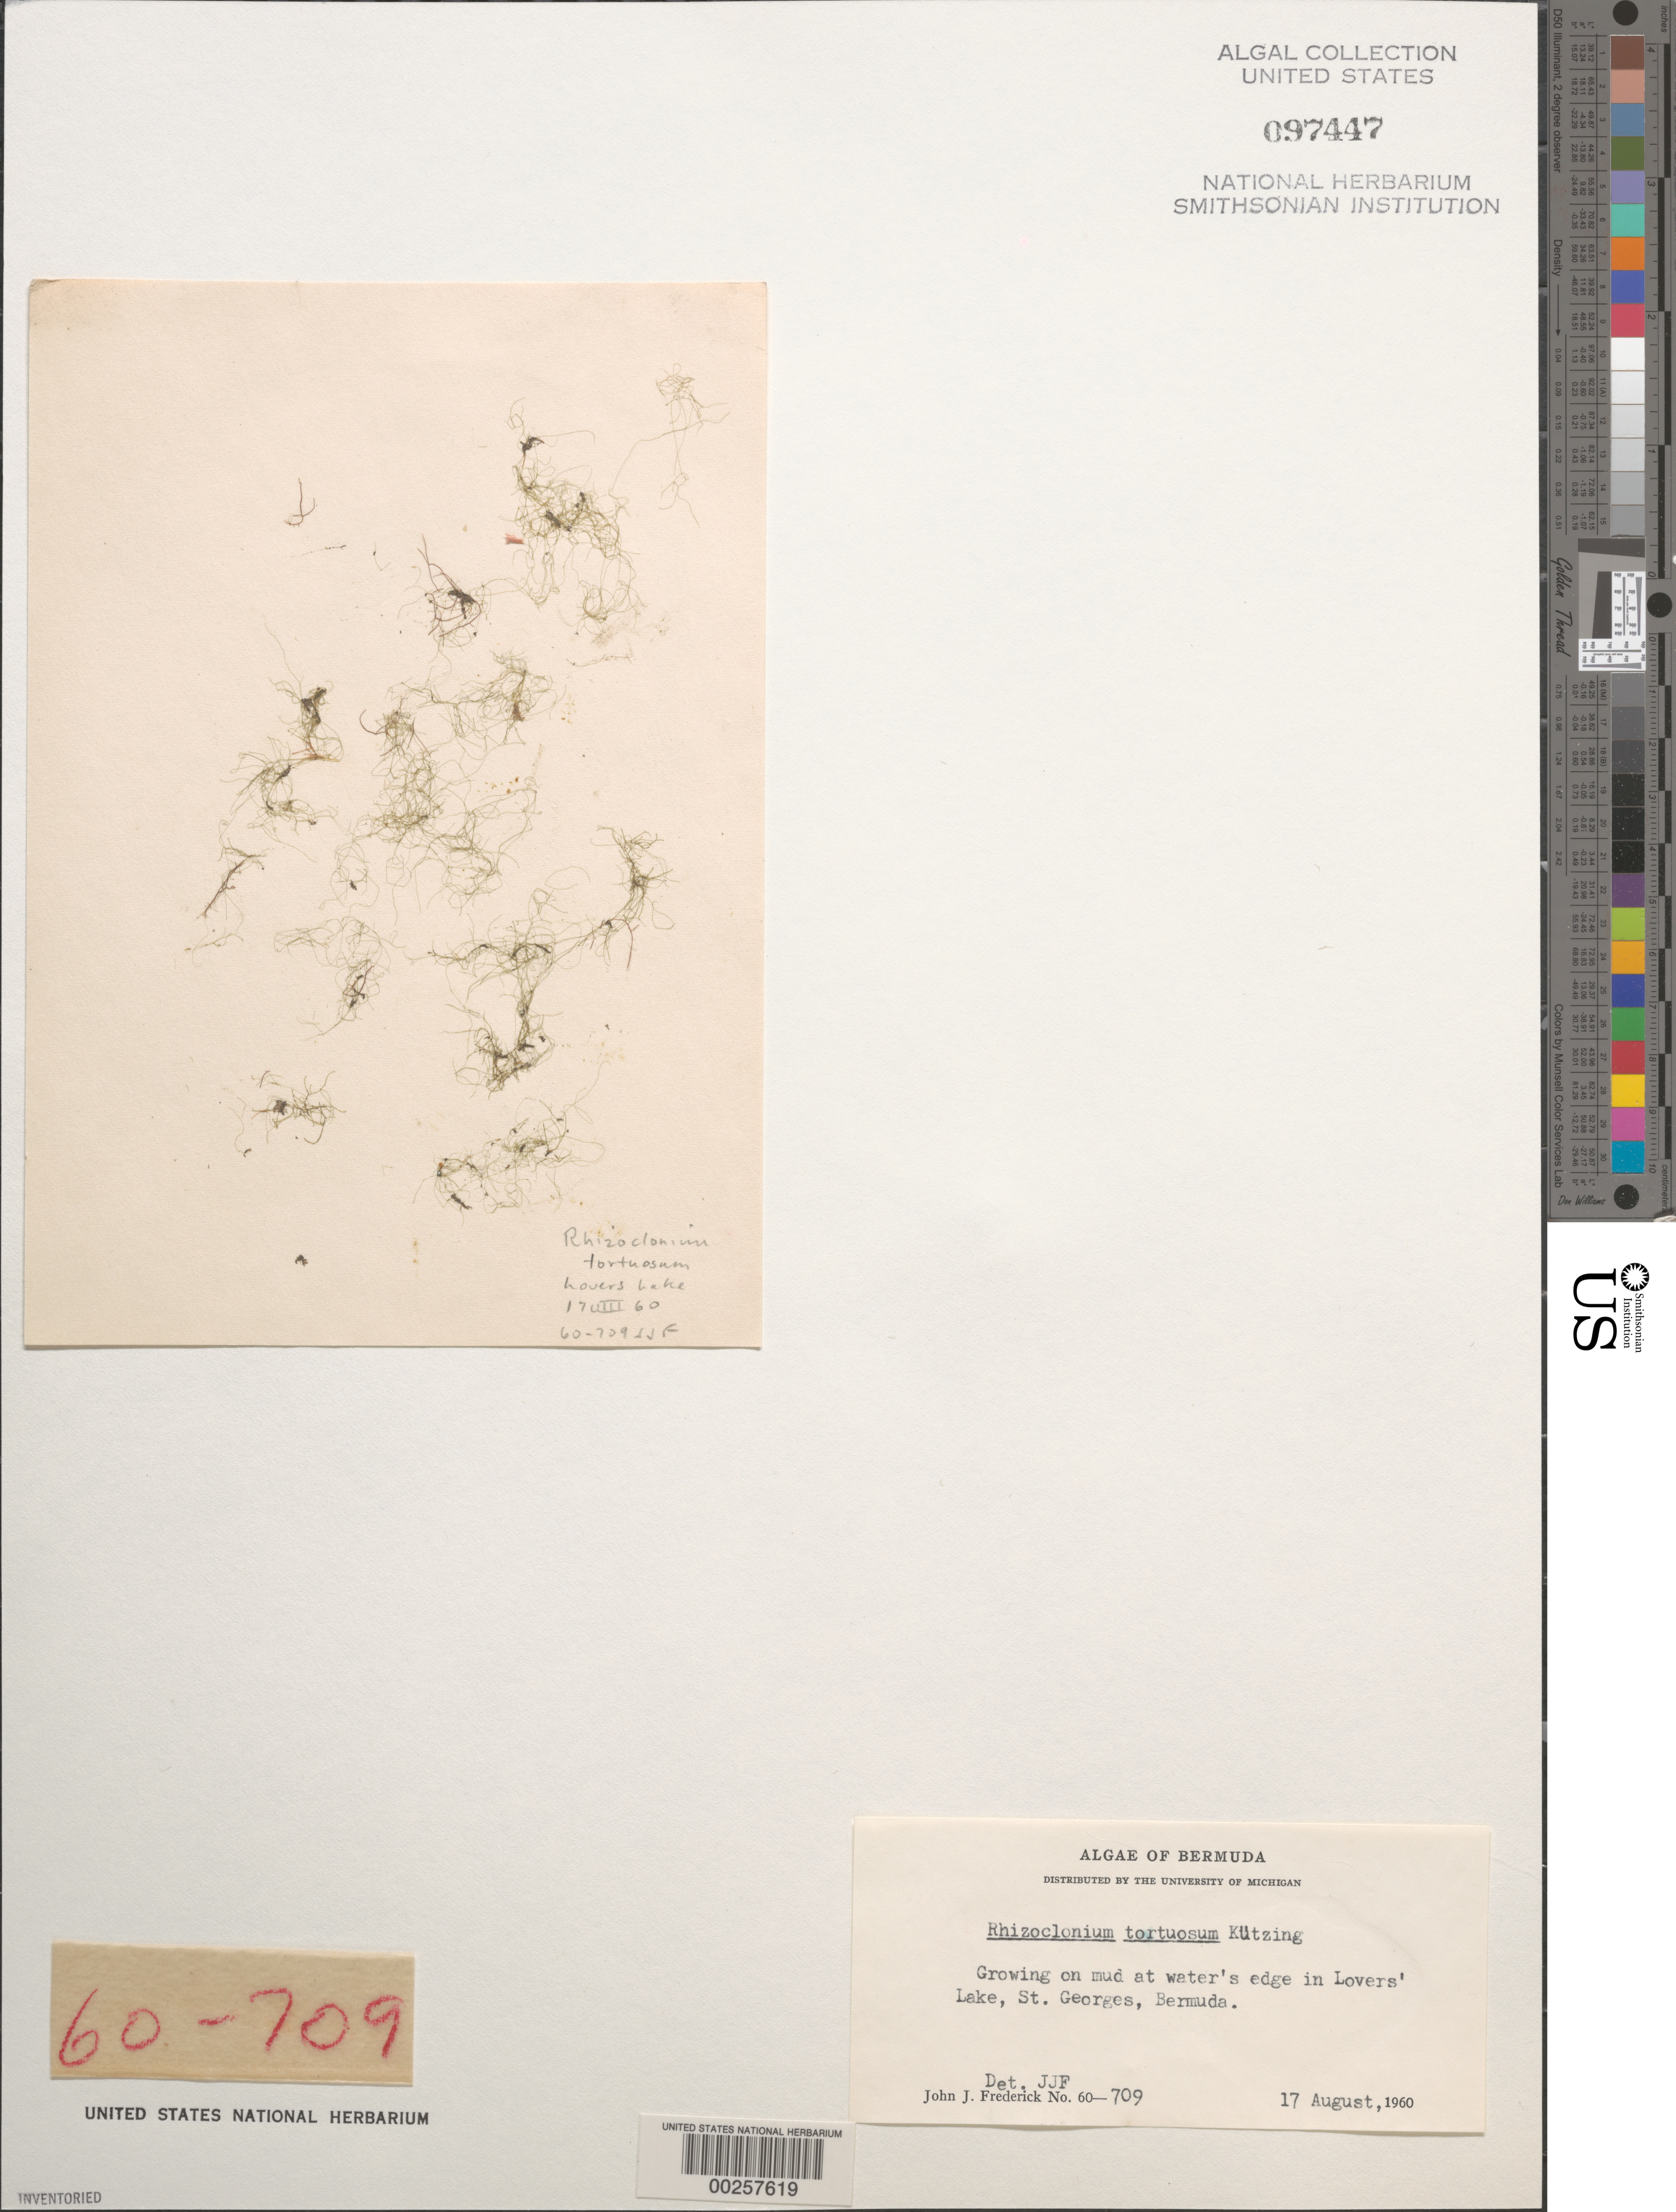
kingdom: Plantae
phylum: Chlorophyta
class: Ulvophyceae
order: Cladophorales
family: Cladophoraceae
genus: Chaetomorpha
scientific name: Chaetomorpha tortuosa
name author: (Dilwyn) Kütz.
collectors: J. Frederick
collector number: JJF 60-709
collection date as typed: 17 Aug 1960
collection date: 1960-08-17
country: Bermuda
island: St. George's Island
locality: Lovers' Lake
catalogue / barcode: US 97447